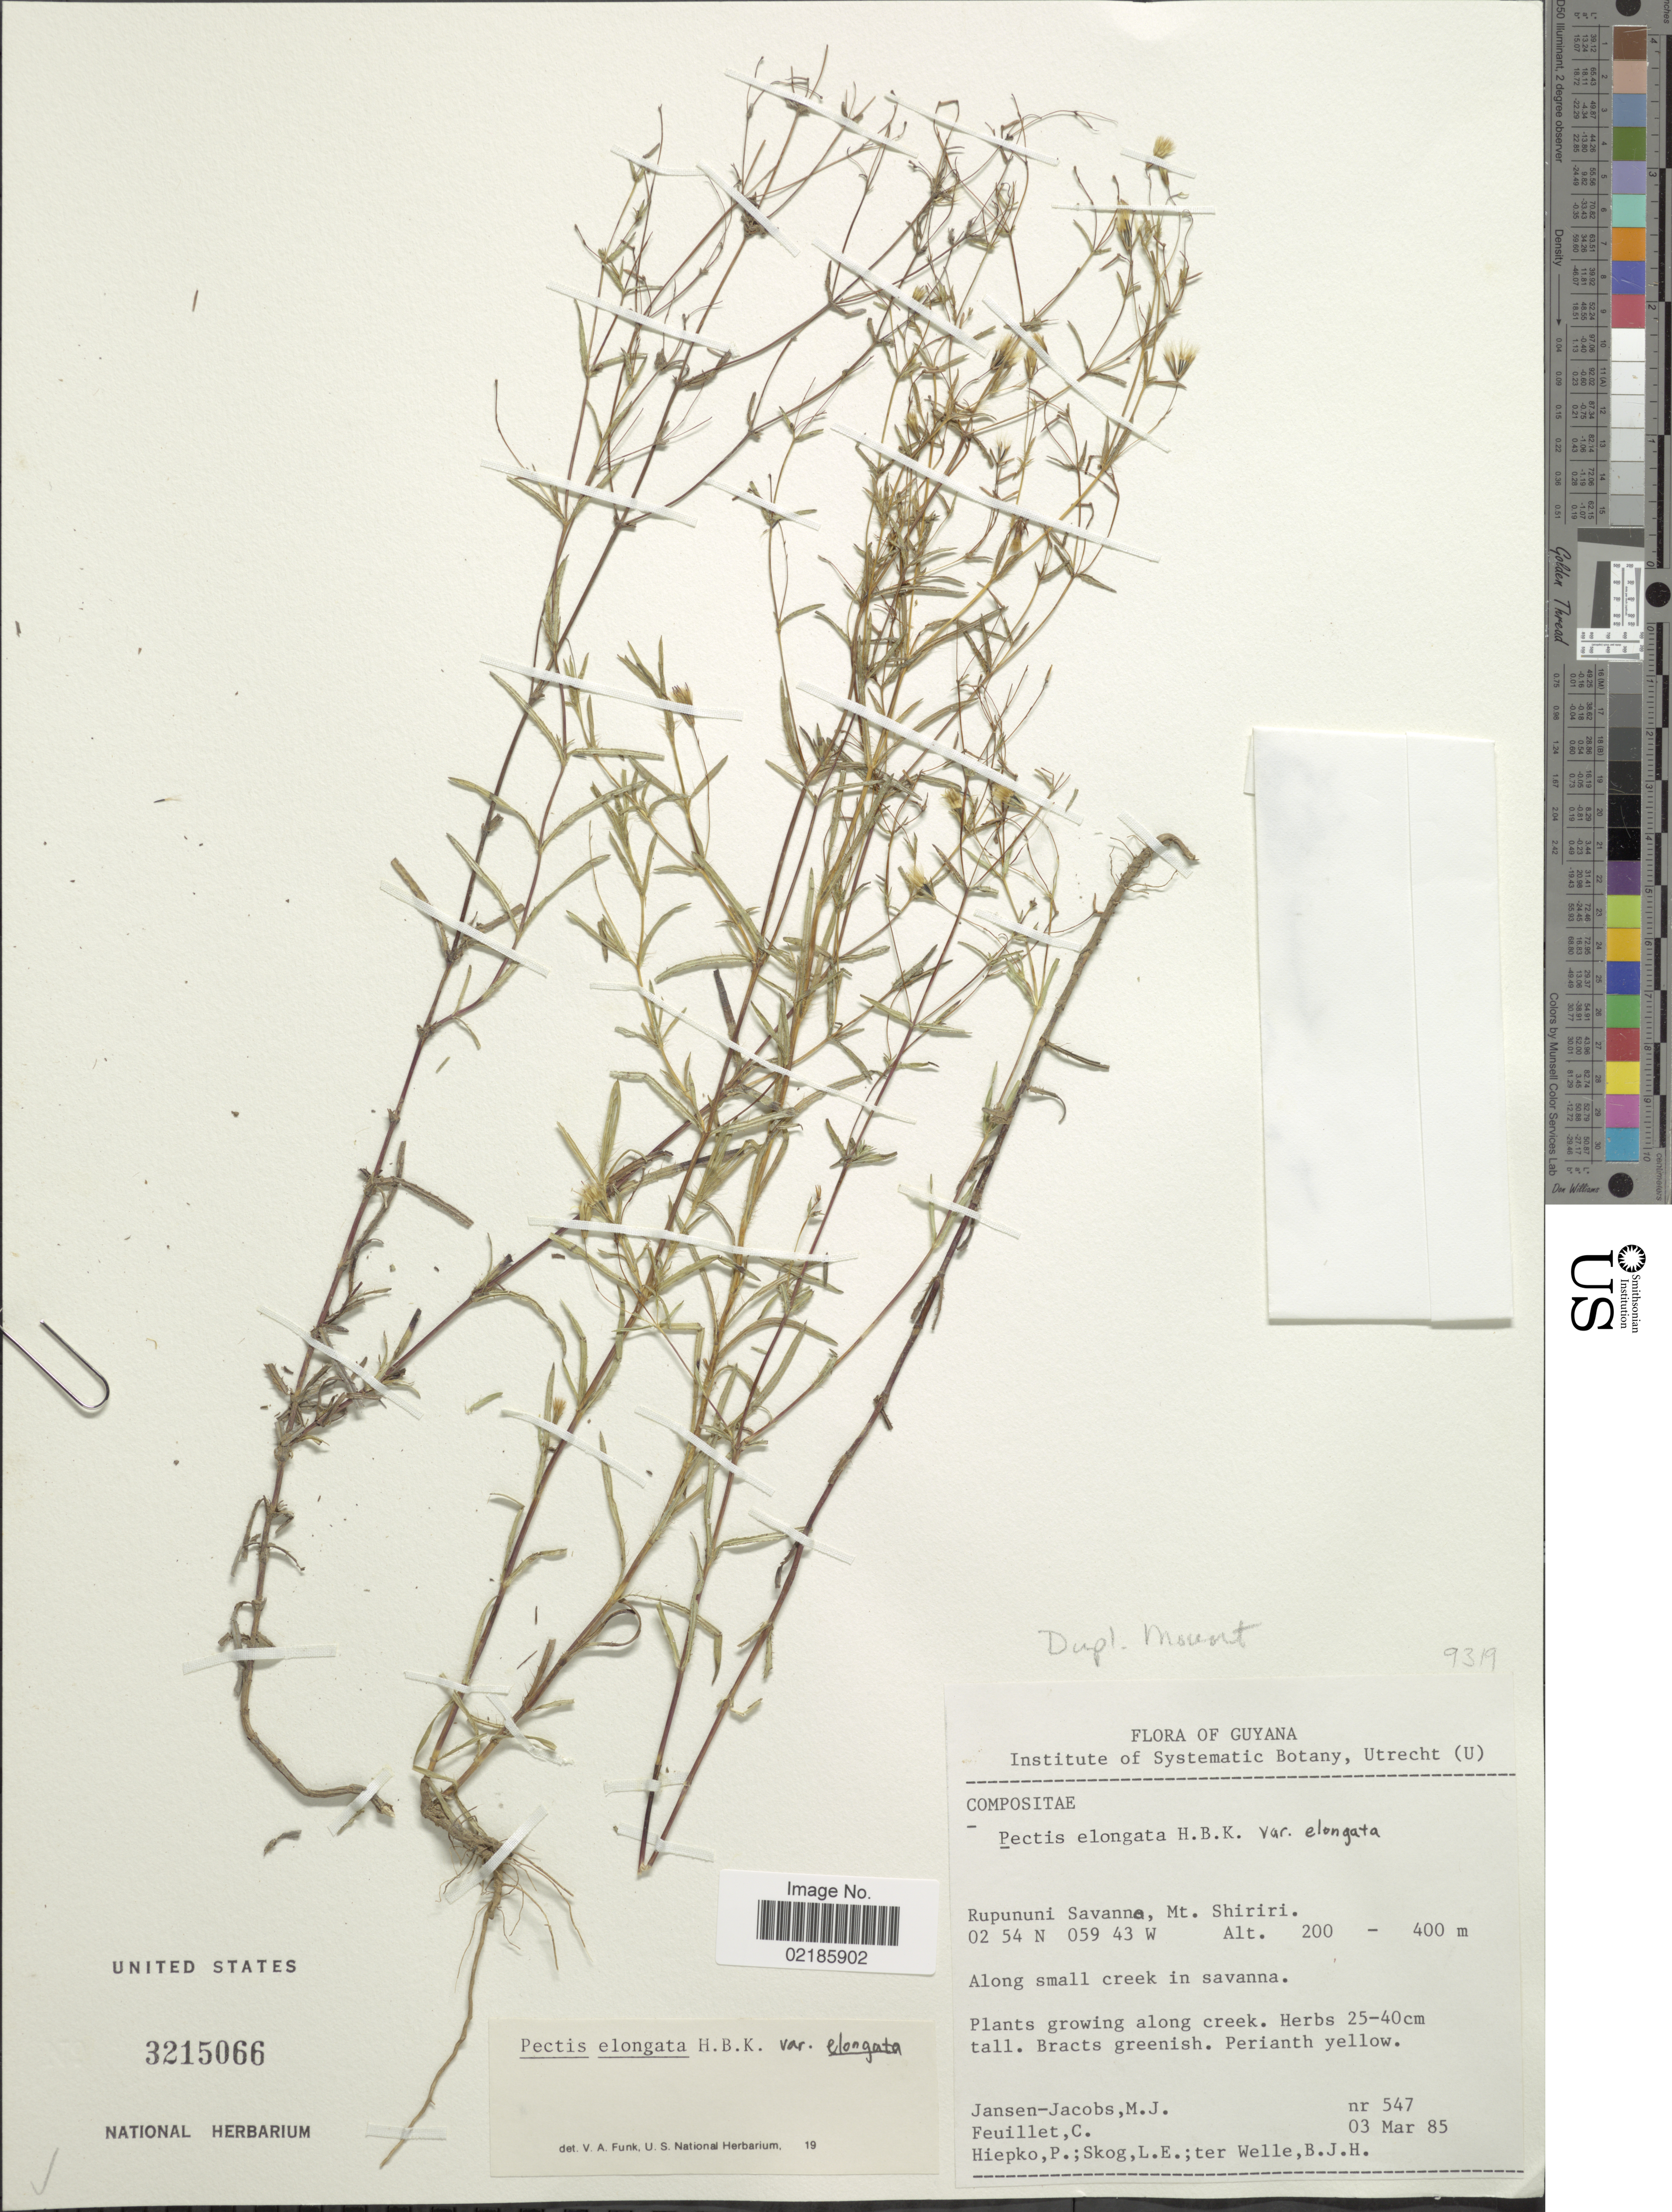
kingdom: Plantae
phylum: Tracheophyta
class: Magnoliopsida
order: Asterales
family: Asteraceae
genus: Pectis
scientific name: Pectis elongata var. elongata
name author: Kunth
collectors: M. J. Jansen-Jacobs, C. Feuillet, P. H. Hiepko, L. E. Skog & B. ter Welle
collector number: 547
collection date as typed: Transcribed d/m/y: 3/3/85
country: Guyana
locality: Rupununi Savanne, Mt. Shiriri.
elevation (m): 200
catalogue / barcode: US 3215066